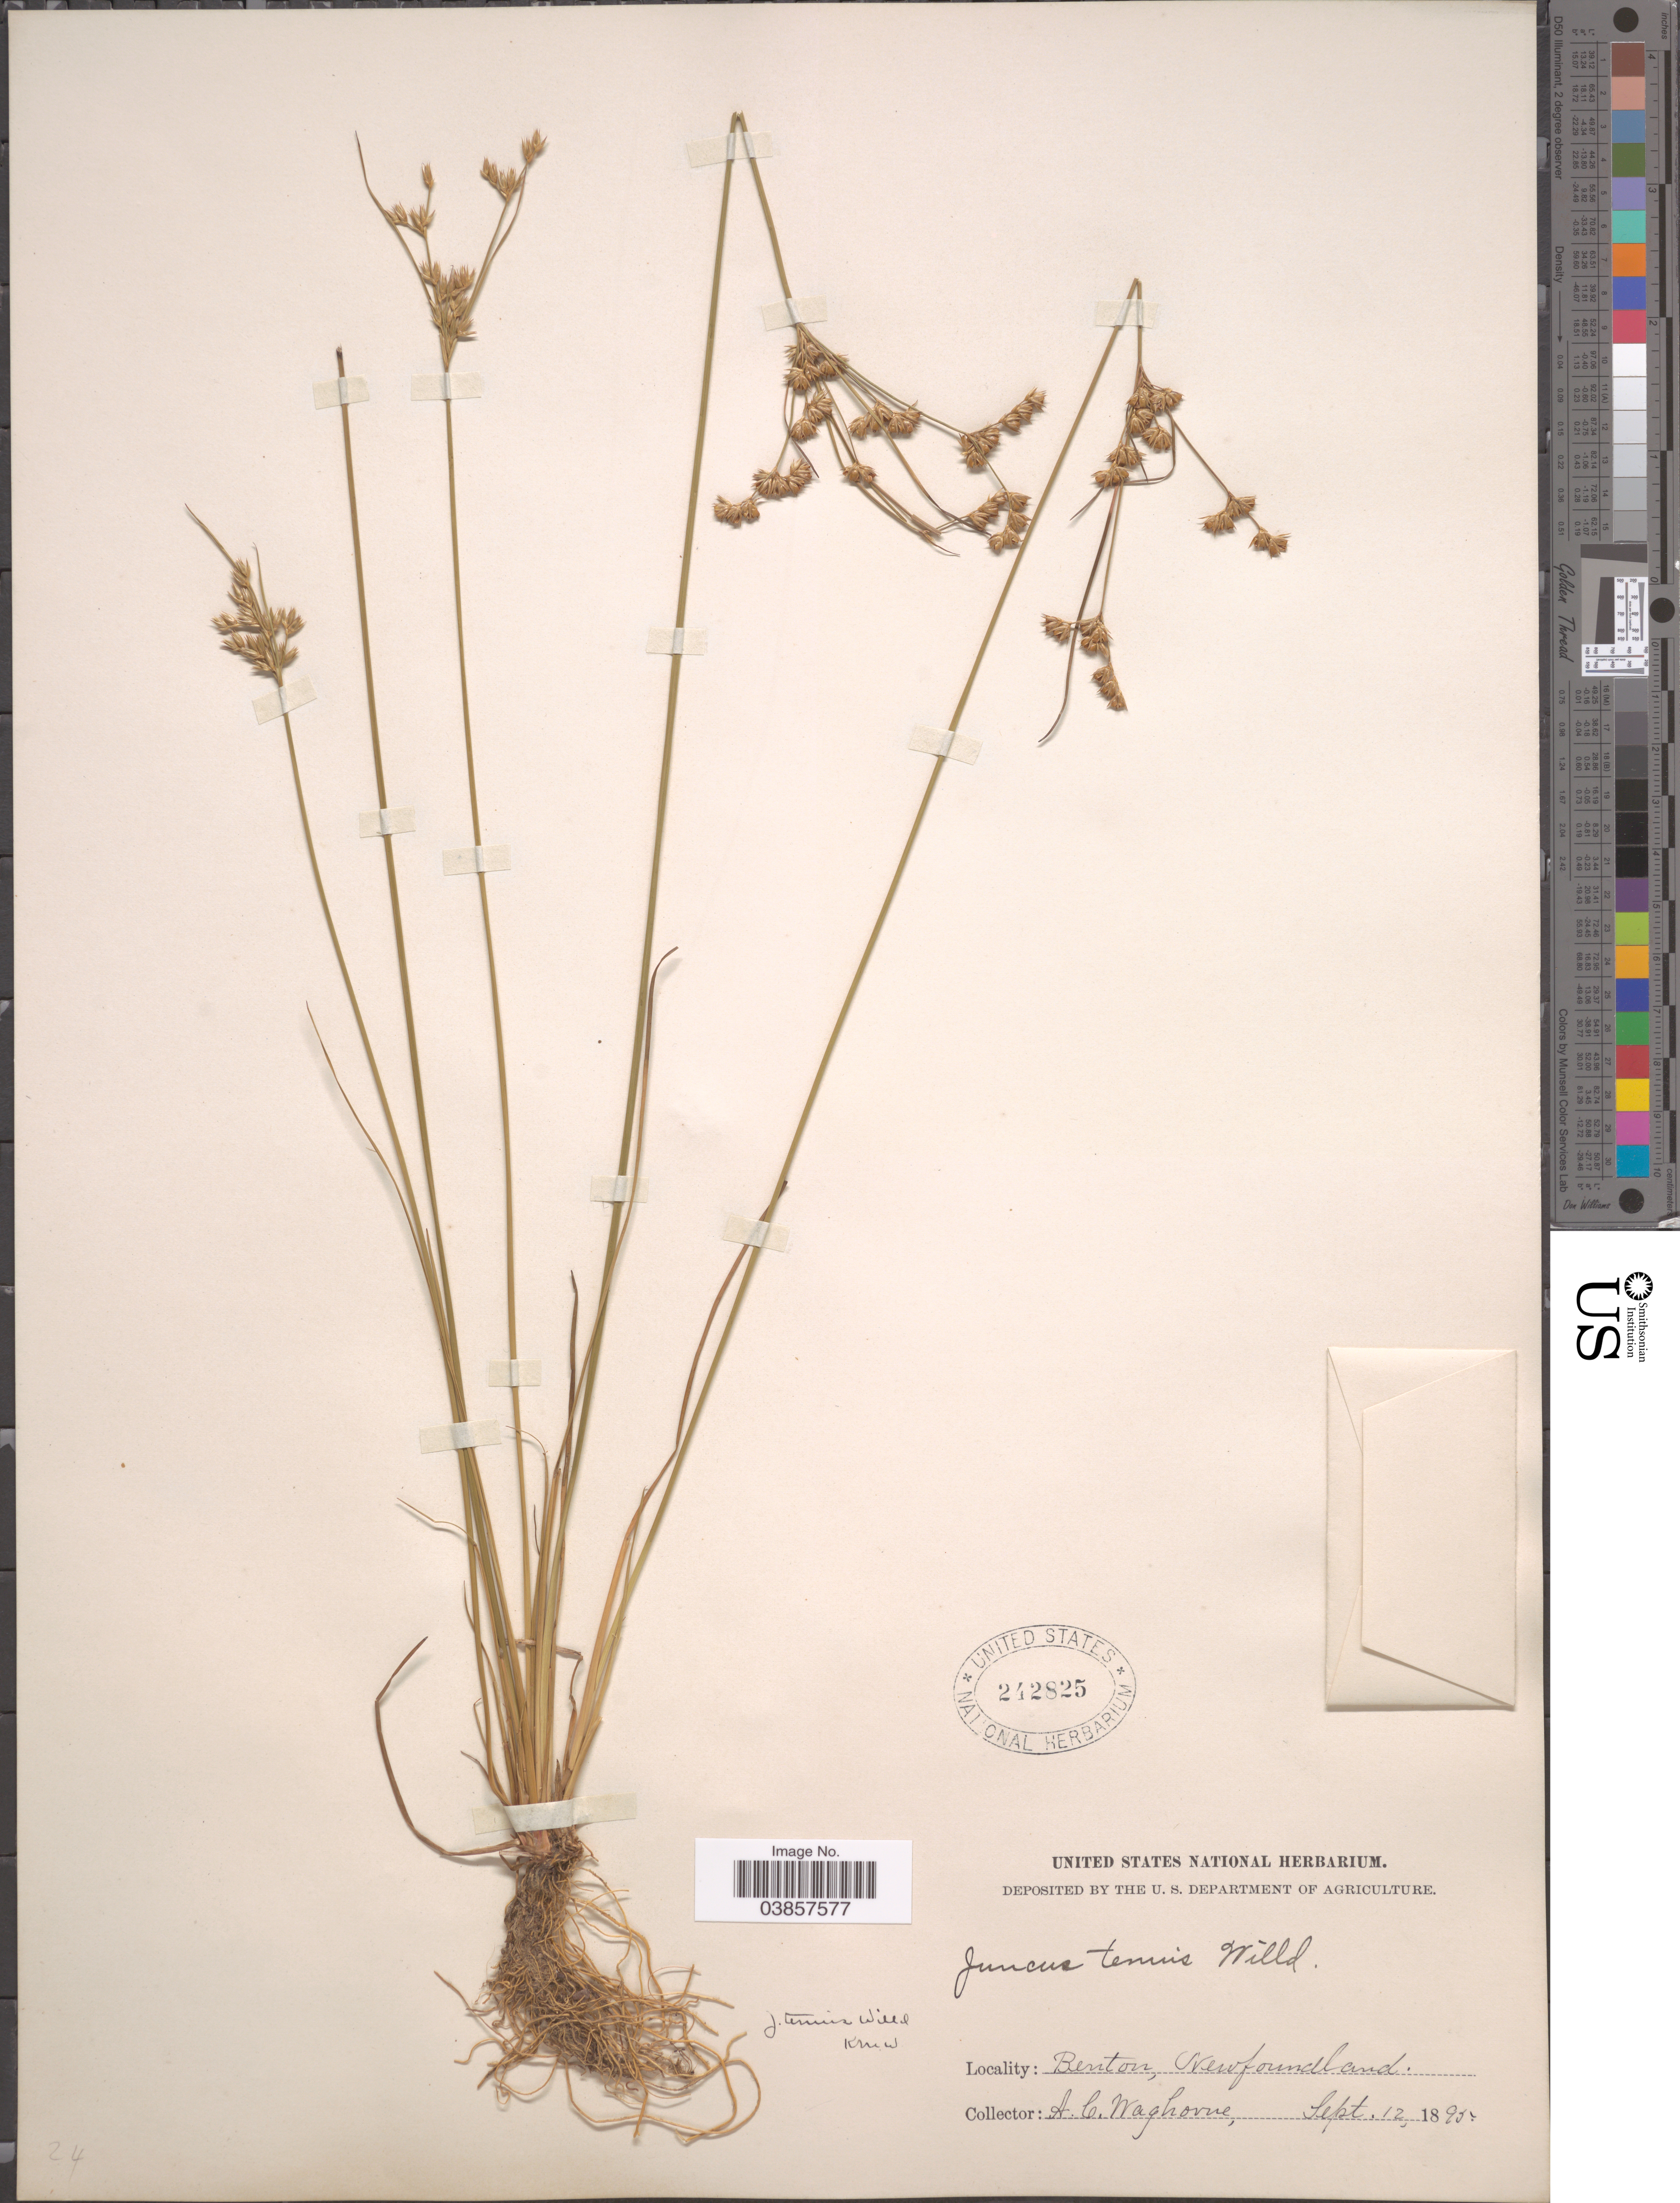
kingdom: Plantae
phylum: Tracheophyta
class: Liliopsida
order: Poales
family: Juncaceae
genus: Juncus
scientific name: Juncus tenuis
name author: Willd.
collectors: A. Waghorne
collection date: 1895-09-12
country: Canada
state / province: Newfoundland and Labrador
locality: Benton.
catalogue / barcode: US 242825